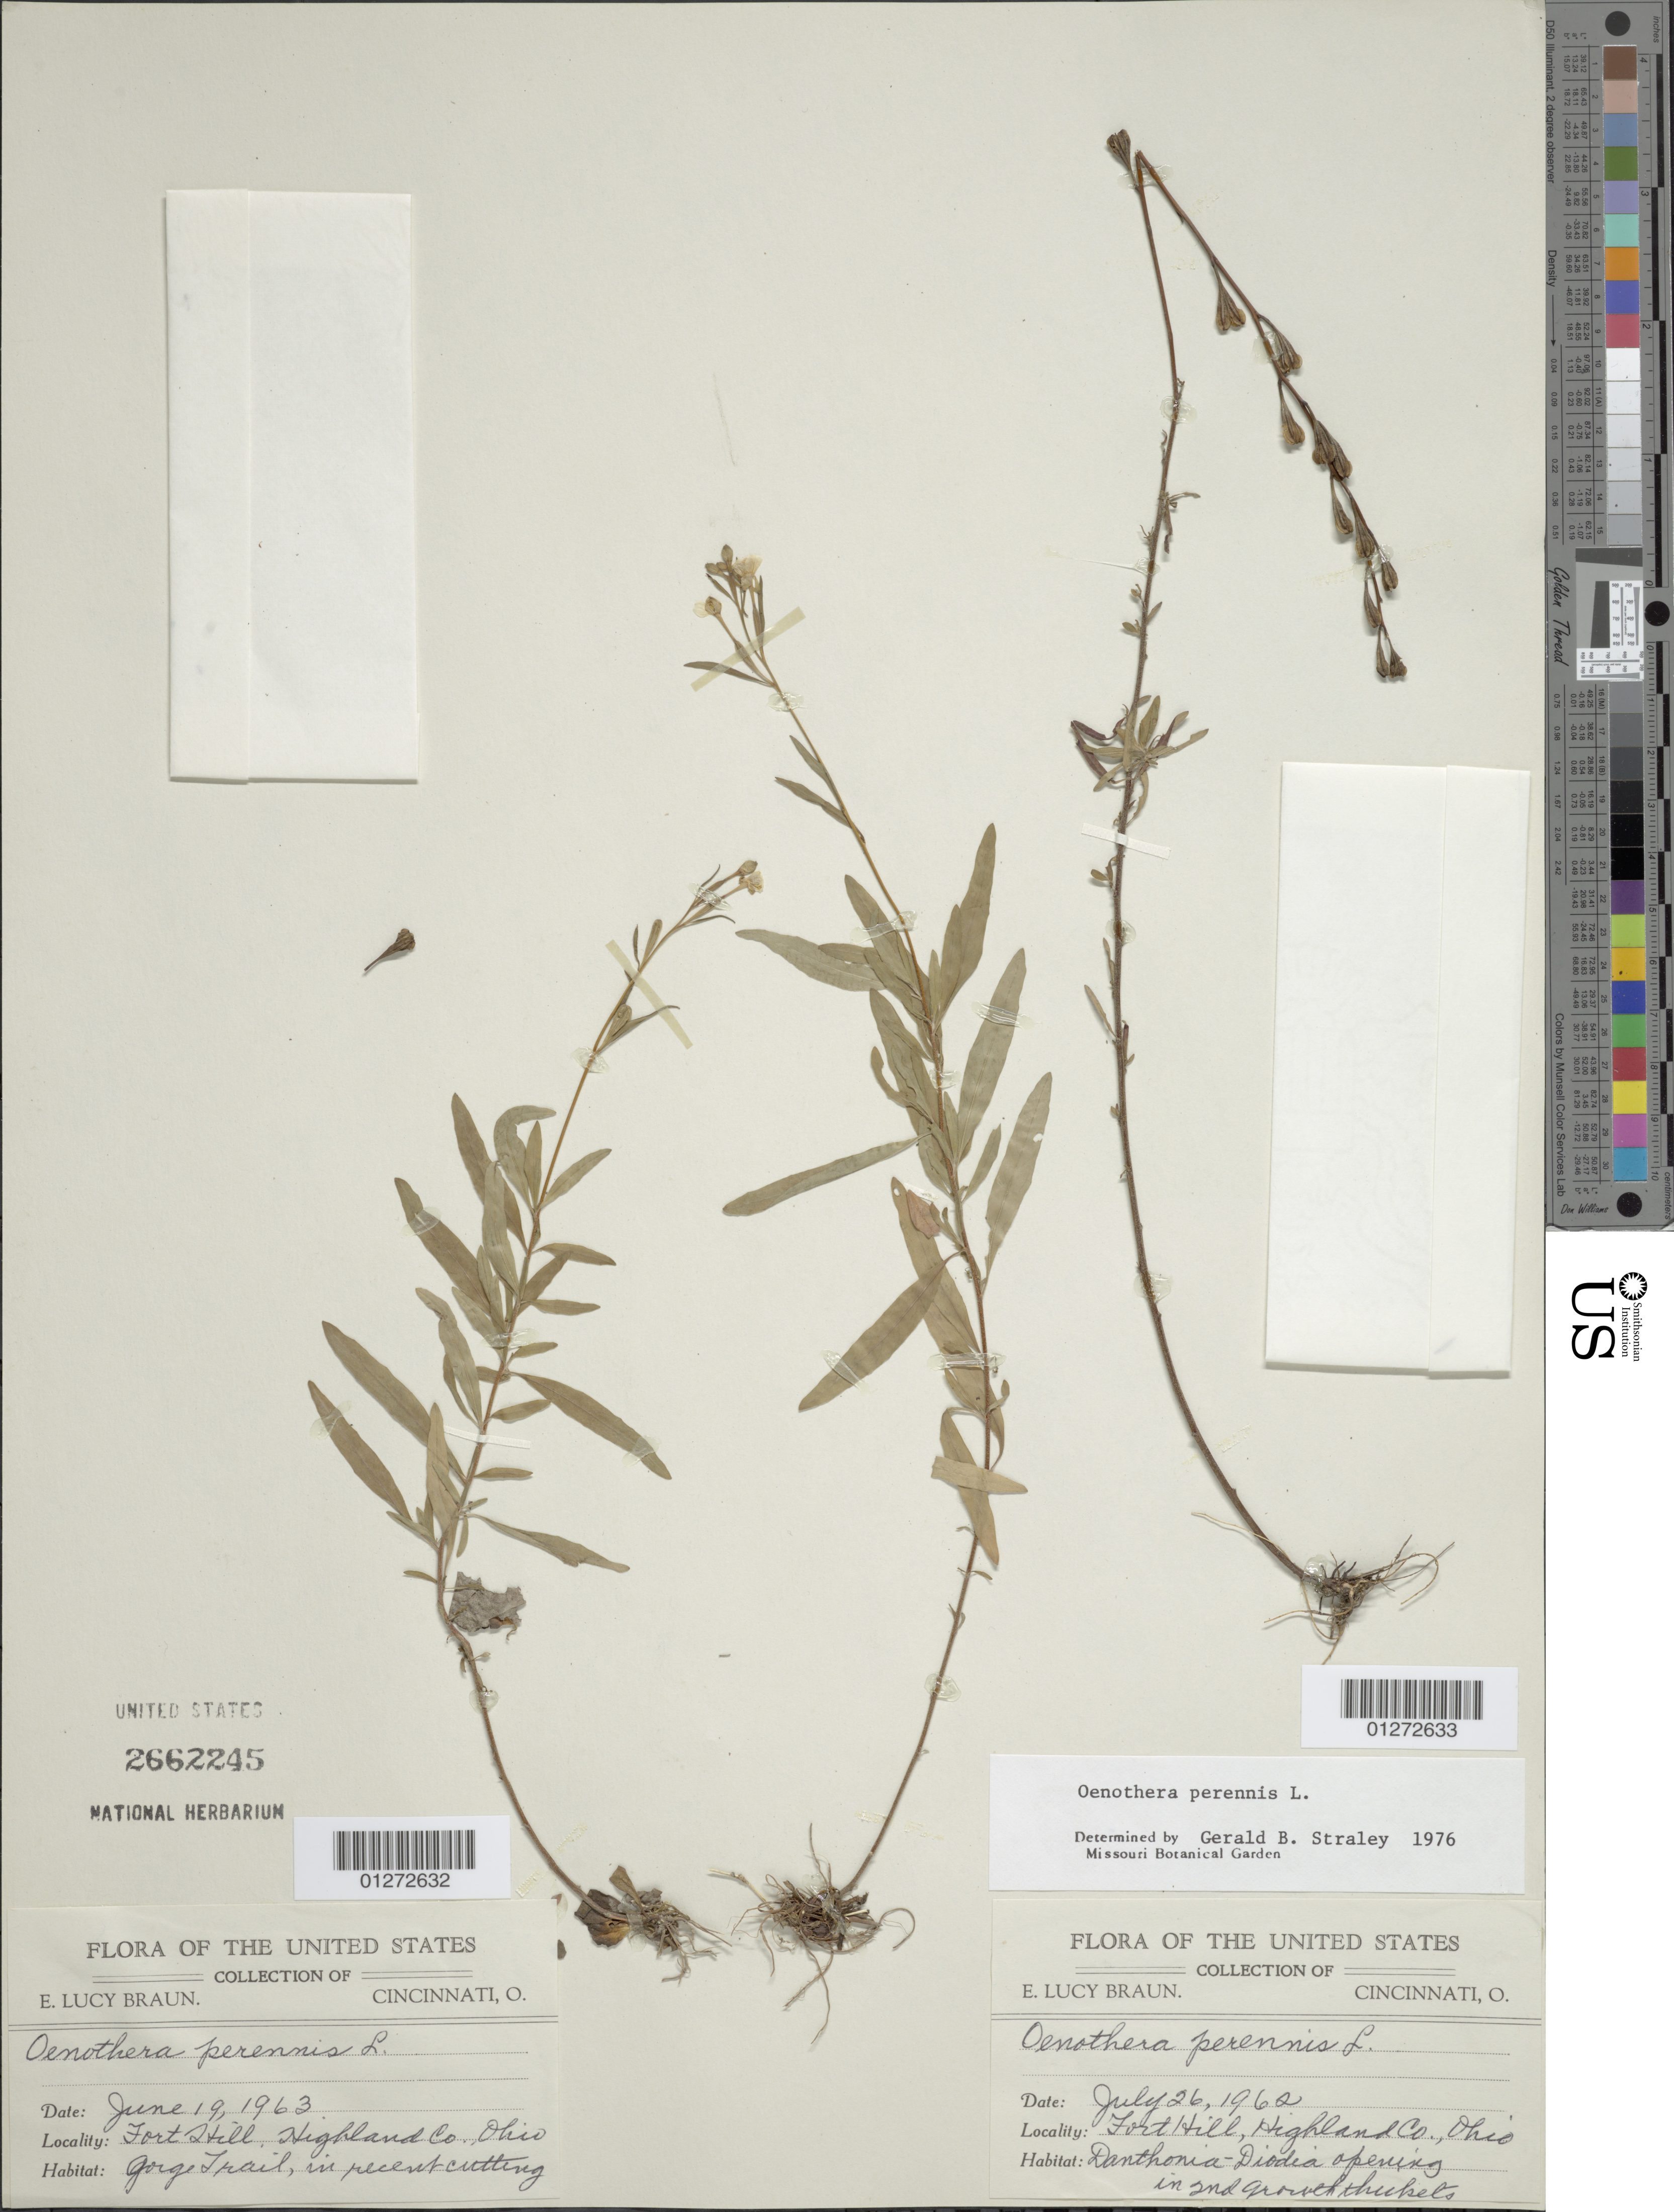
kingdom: Plantae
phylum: Tracheophyta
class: Magnoliopsida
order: Myrtales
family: Onagraceae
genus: Oenothera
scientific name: Oenothera perennis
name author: L.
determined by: Straley, G. B.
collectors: E. L. Braun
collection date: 1963-06-19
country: United States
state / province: Ohio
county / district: Highland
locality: Gorge Trail, Fort Hill.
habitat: Recent cutting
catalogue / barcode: US 2662245